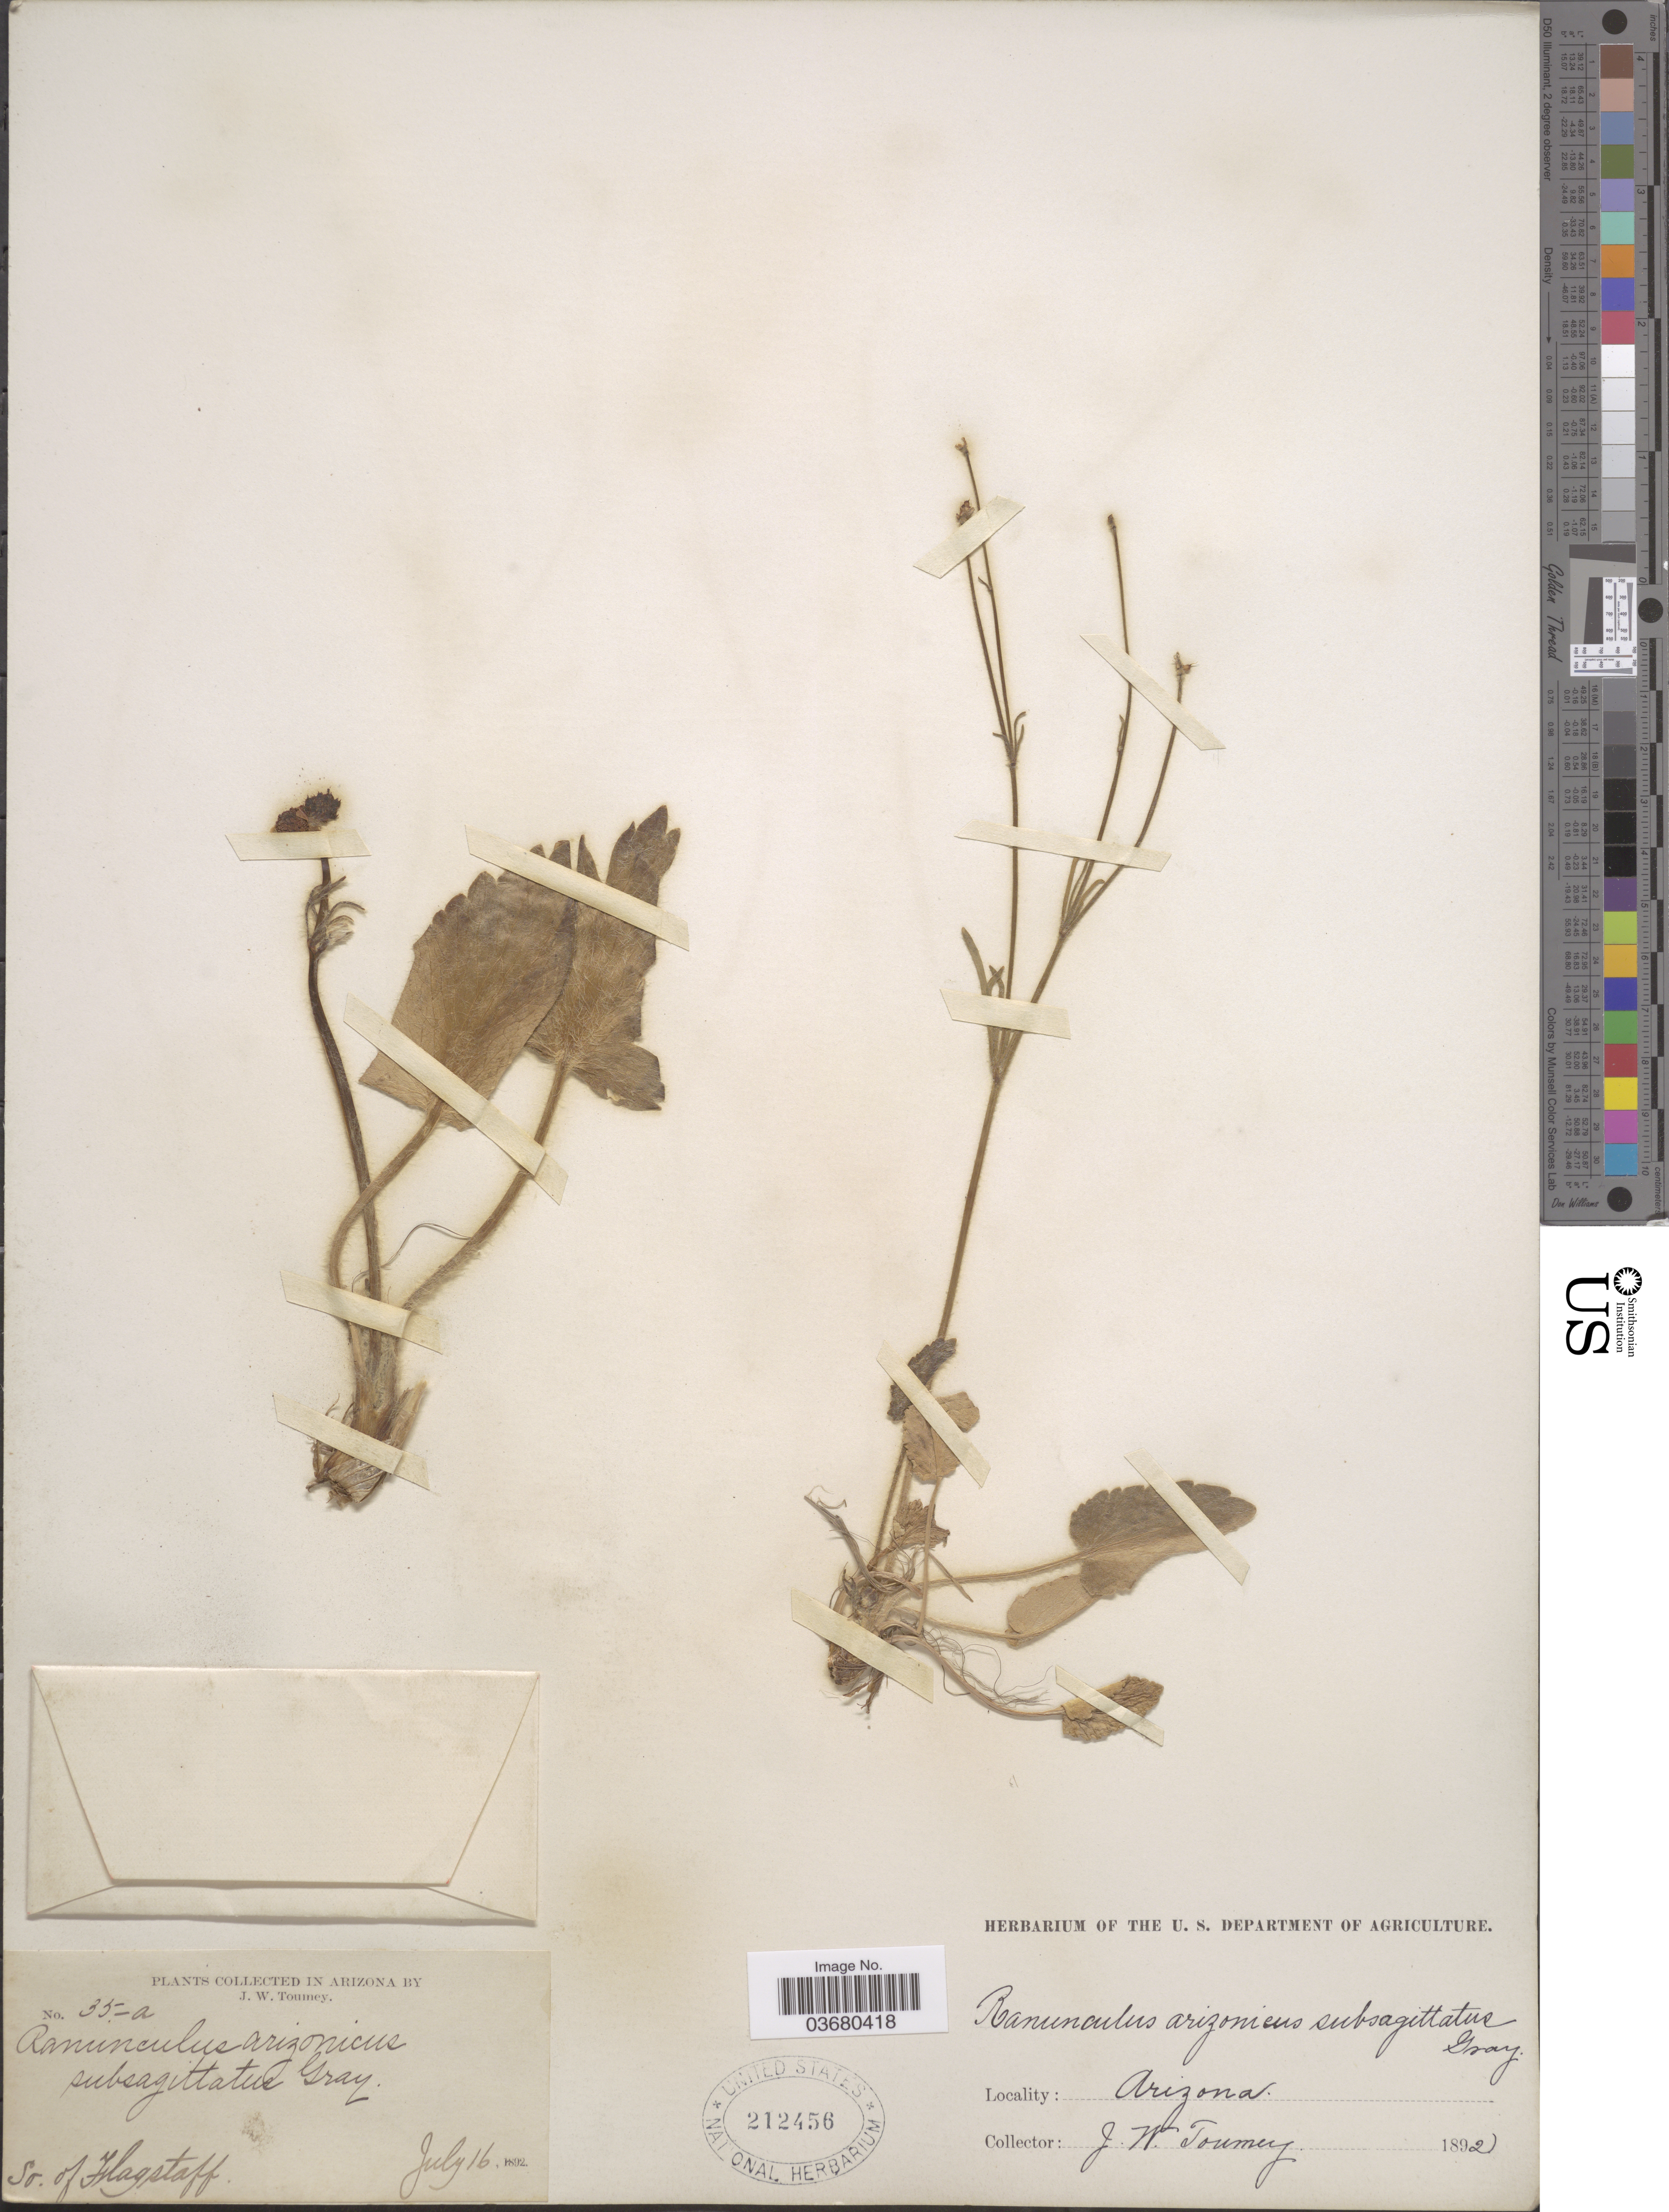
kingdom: Plantae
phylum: Tracheophyta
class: Magnoliopsida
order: Ranunculales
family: Ranunculaceae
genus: Ranunculus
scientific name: Ranunculus cardiophyllus var. subsagittatus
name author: (A. Gray) L.D. Benson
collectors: J. W. Toumey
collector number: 35-a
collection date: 1892-07-16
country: United States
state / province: Arizona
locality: So. of Flagstaff.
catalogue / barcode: US 212456